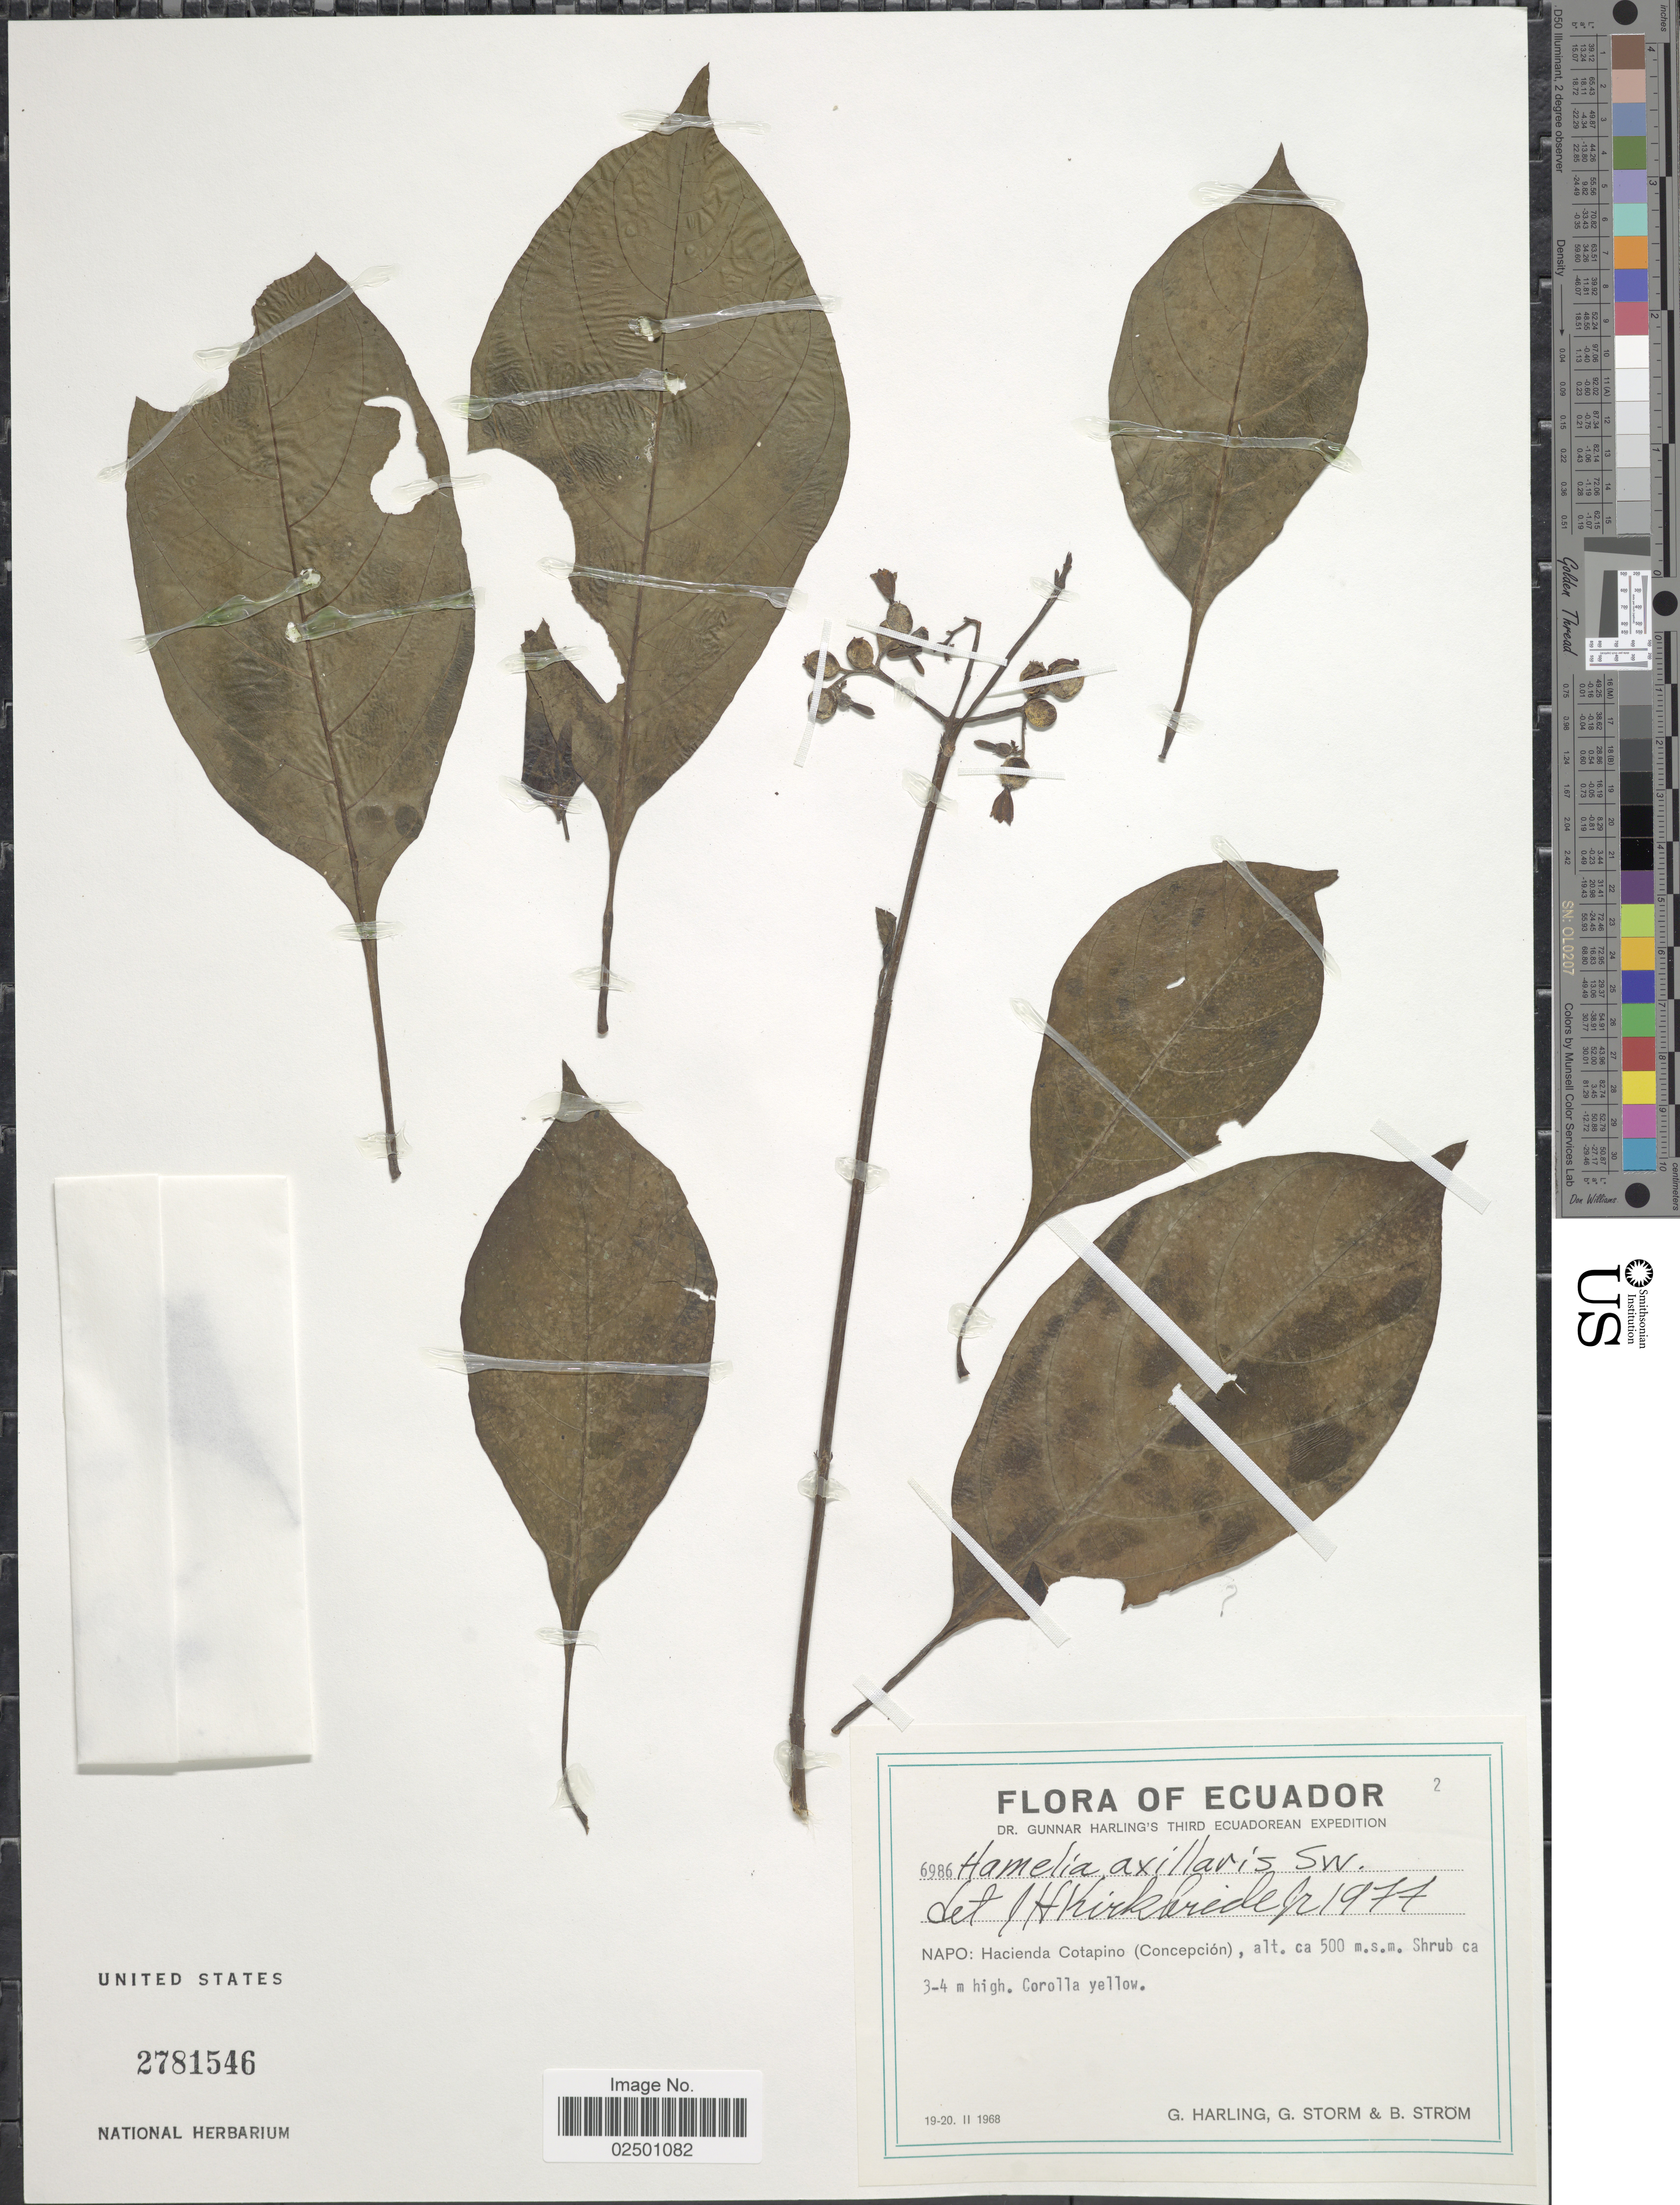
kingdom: Plantae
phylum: Tracheophyta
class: Magnoliopsida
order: Gentianales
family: Rubiaceae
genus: Hamelia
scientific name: Hamelia axillaris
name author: Sw.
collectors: G. Harling, G. Storm & B. Ström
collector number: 6986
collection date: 1968-02-19/1968-02-20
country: Ecuador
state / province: Napo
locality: Napo: Hacienda Cotapino (Concepcion)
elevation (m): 500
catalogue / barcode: US 2781546